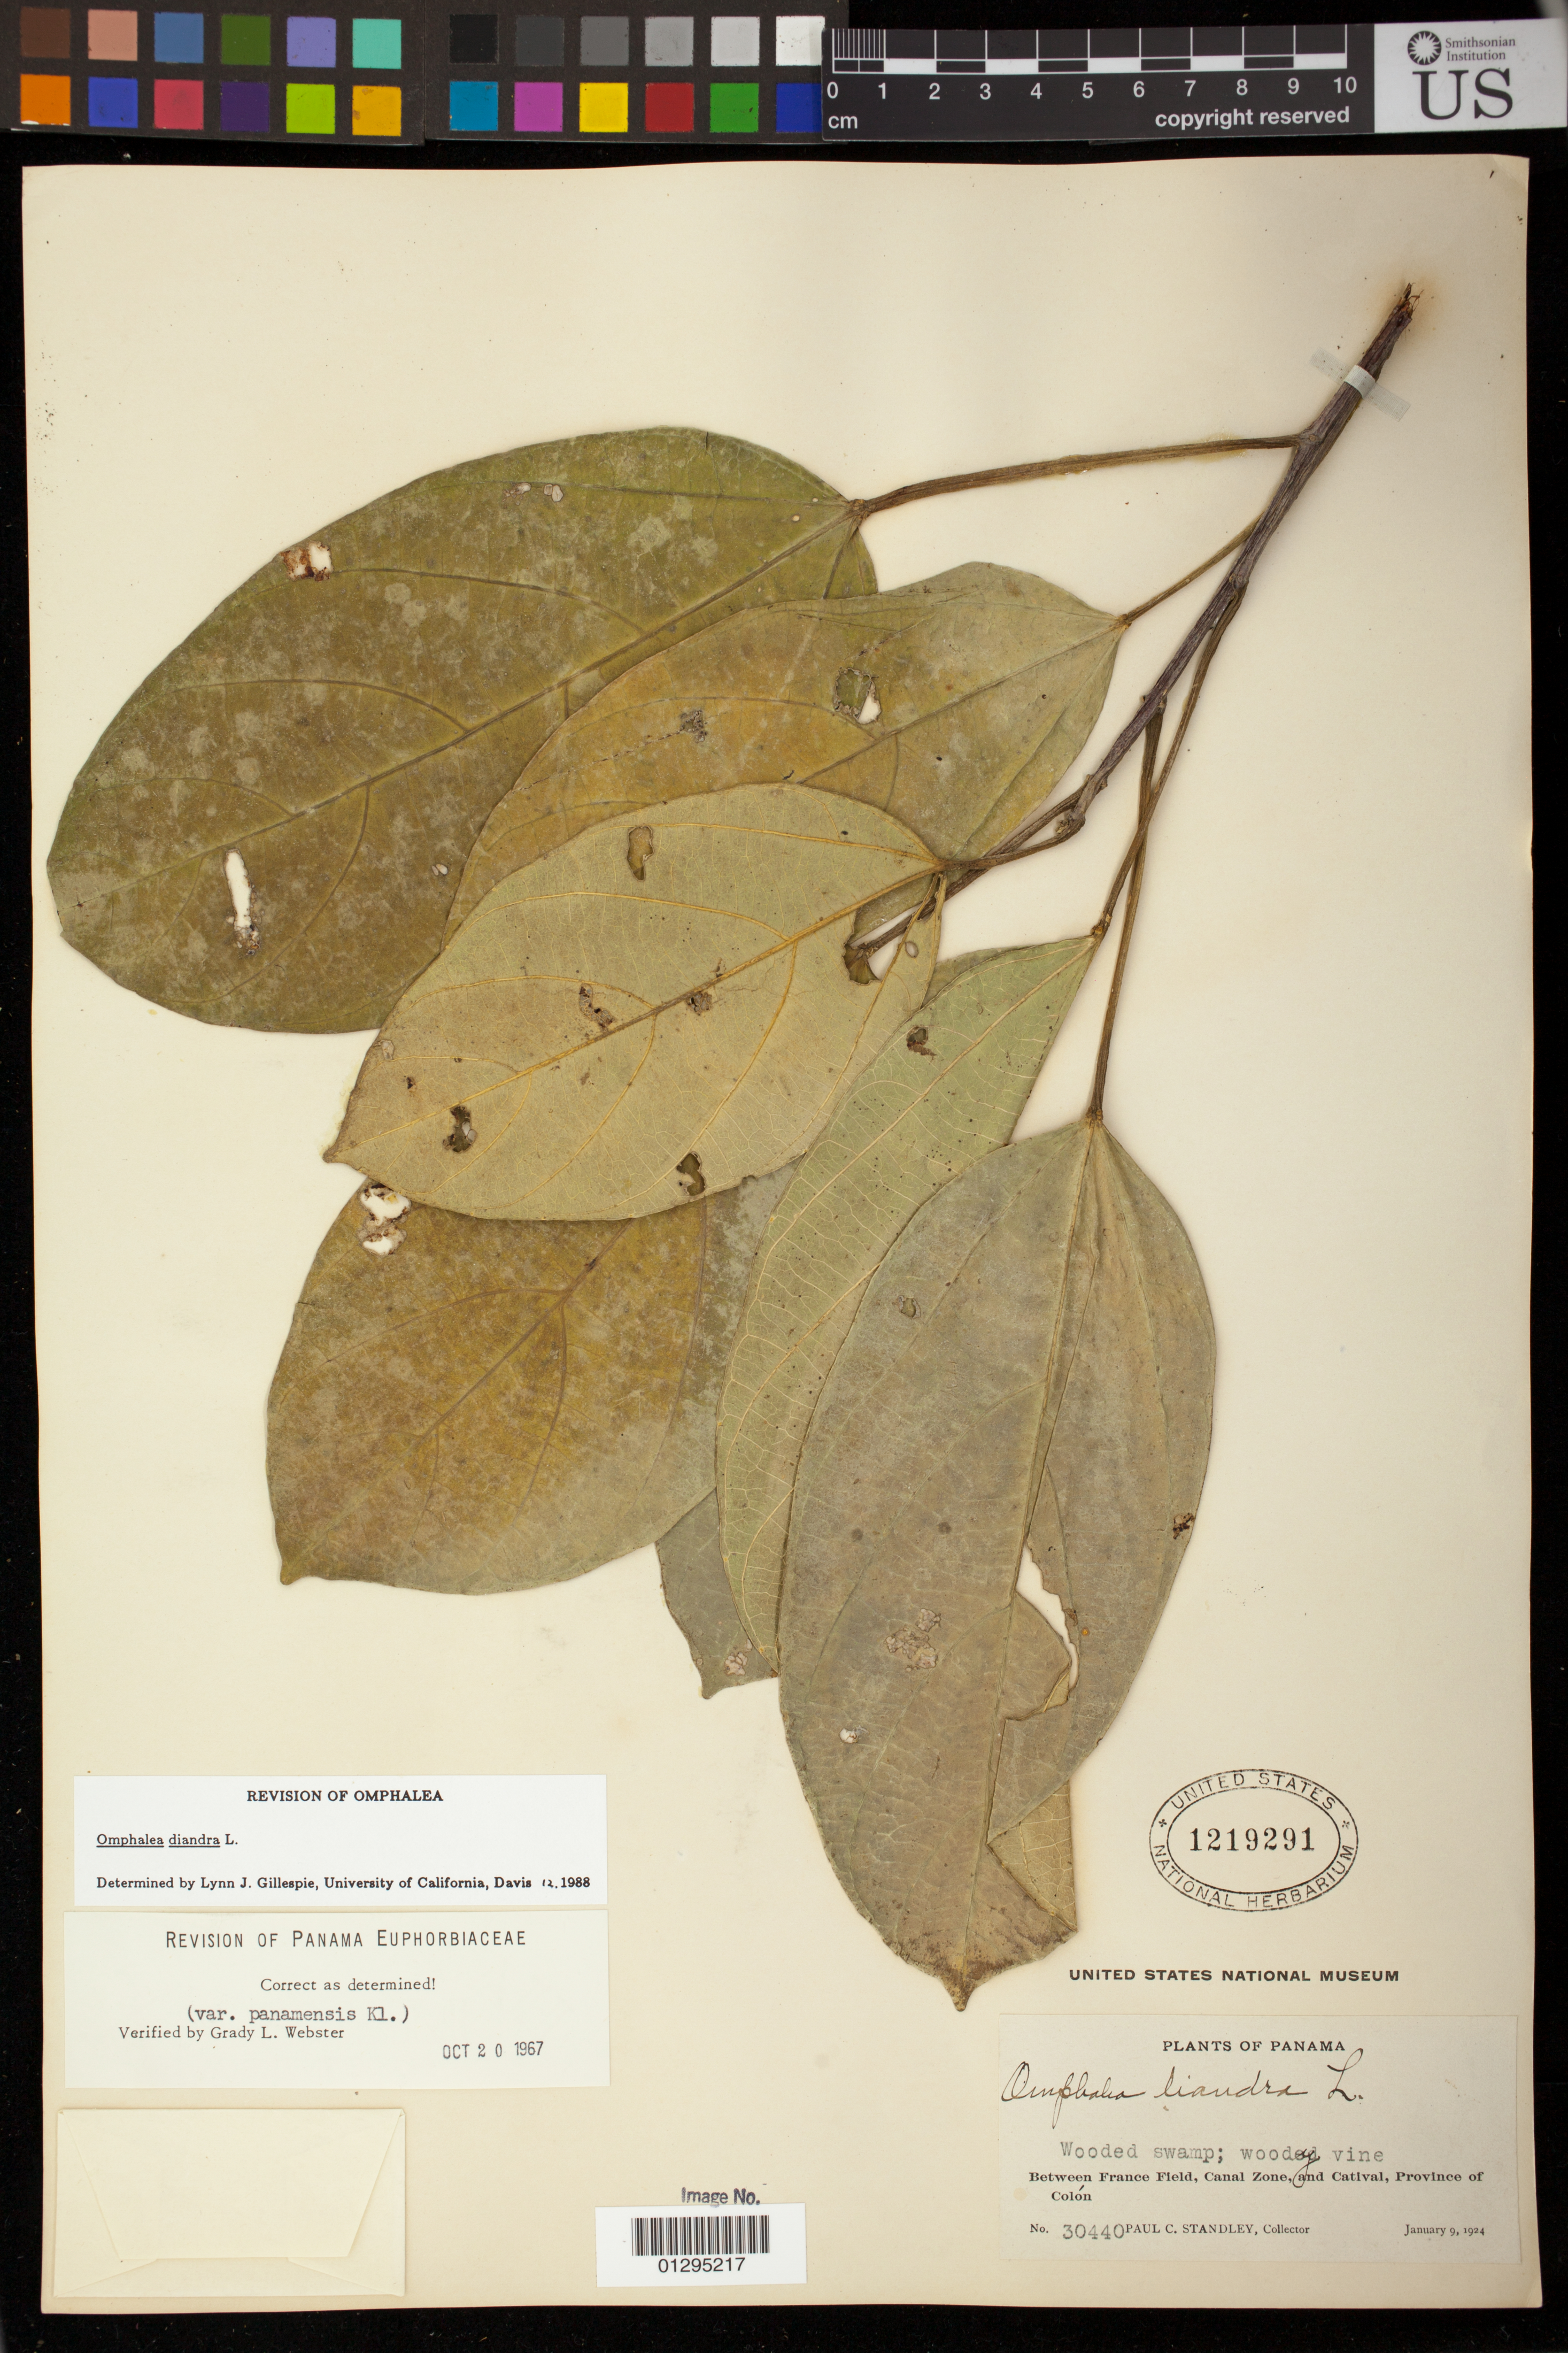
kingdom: Plantae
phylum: Tracheophyta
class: Magnoliopsida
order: Malpighiales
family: Euphorbiaceae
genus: Omphalea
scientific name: Omphalea diandra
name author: L.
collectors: P. C. Standley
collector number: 30440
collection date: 1924-01-09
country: Panama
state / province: Colón / Panamá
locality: Between France Field, Canal Zone, and Catival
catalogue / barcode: US 1219291